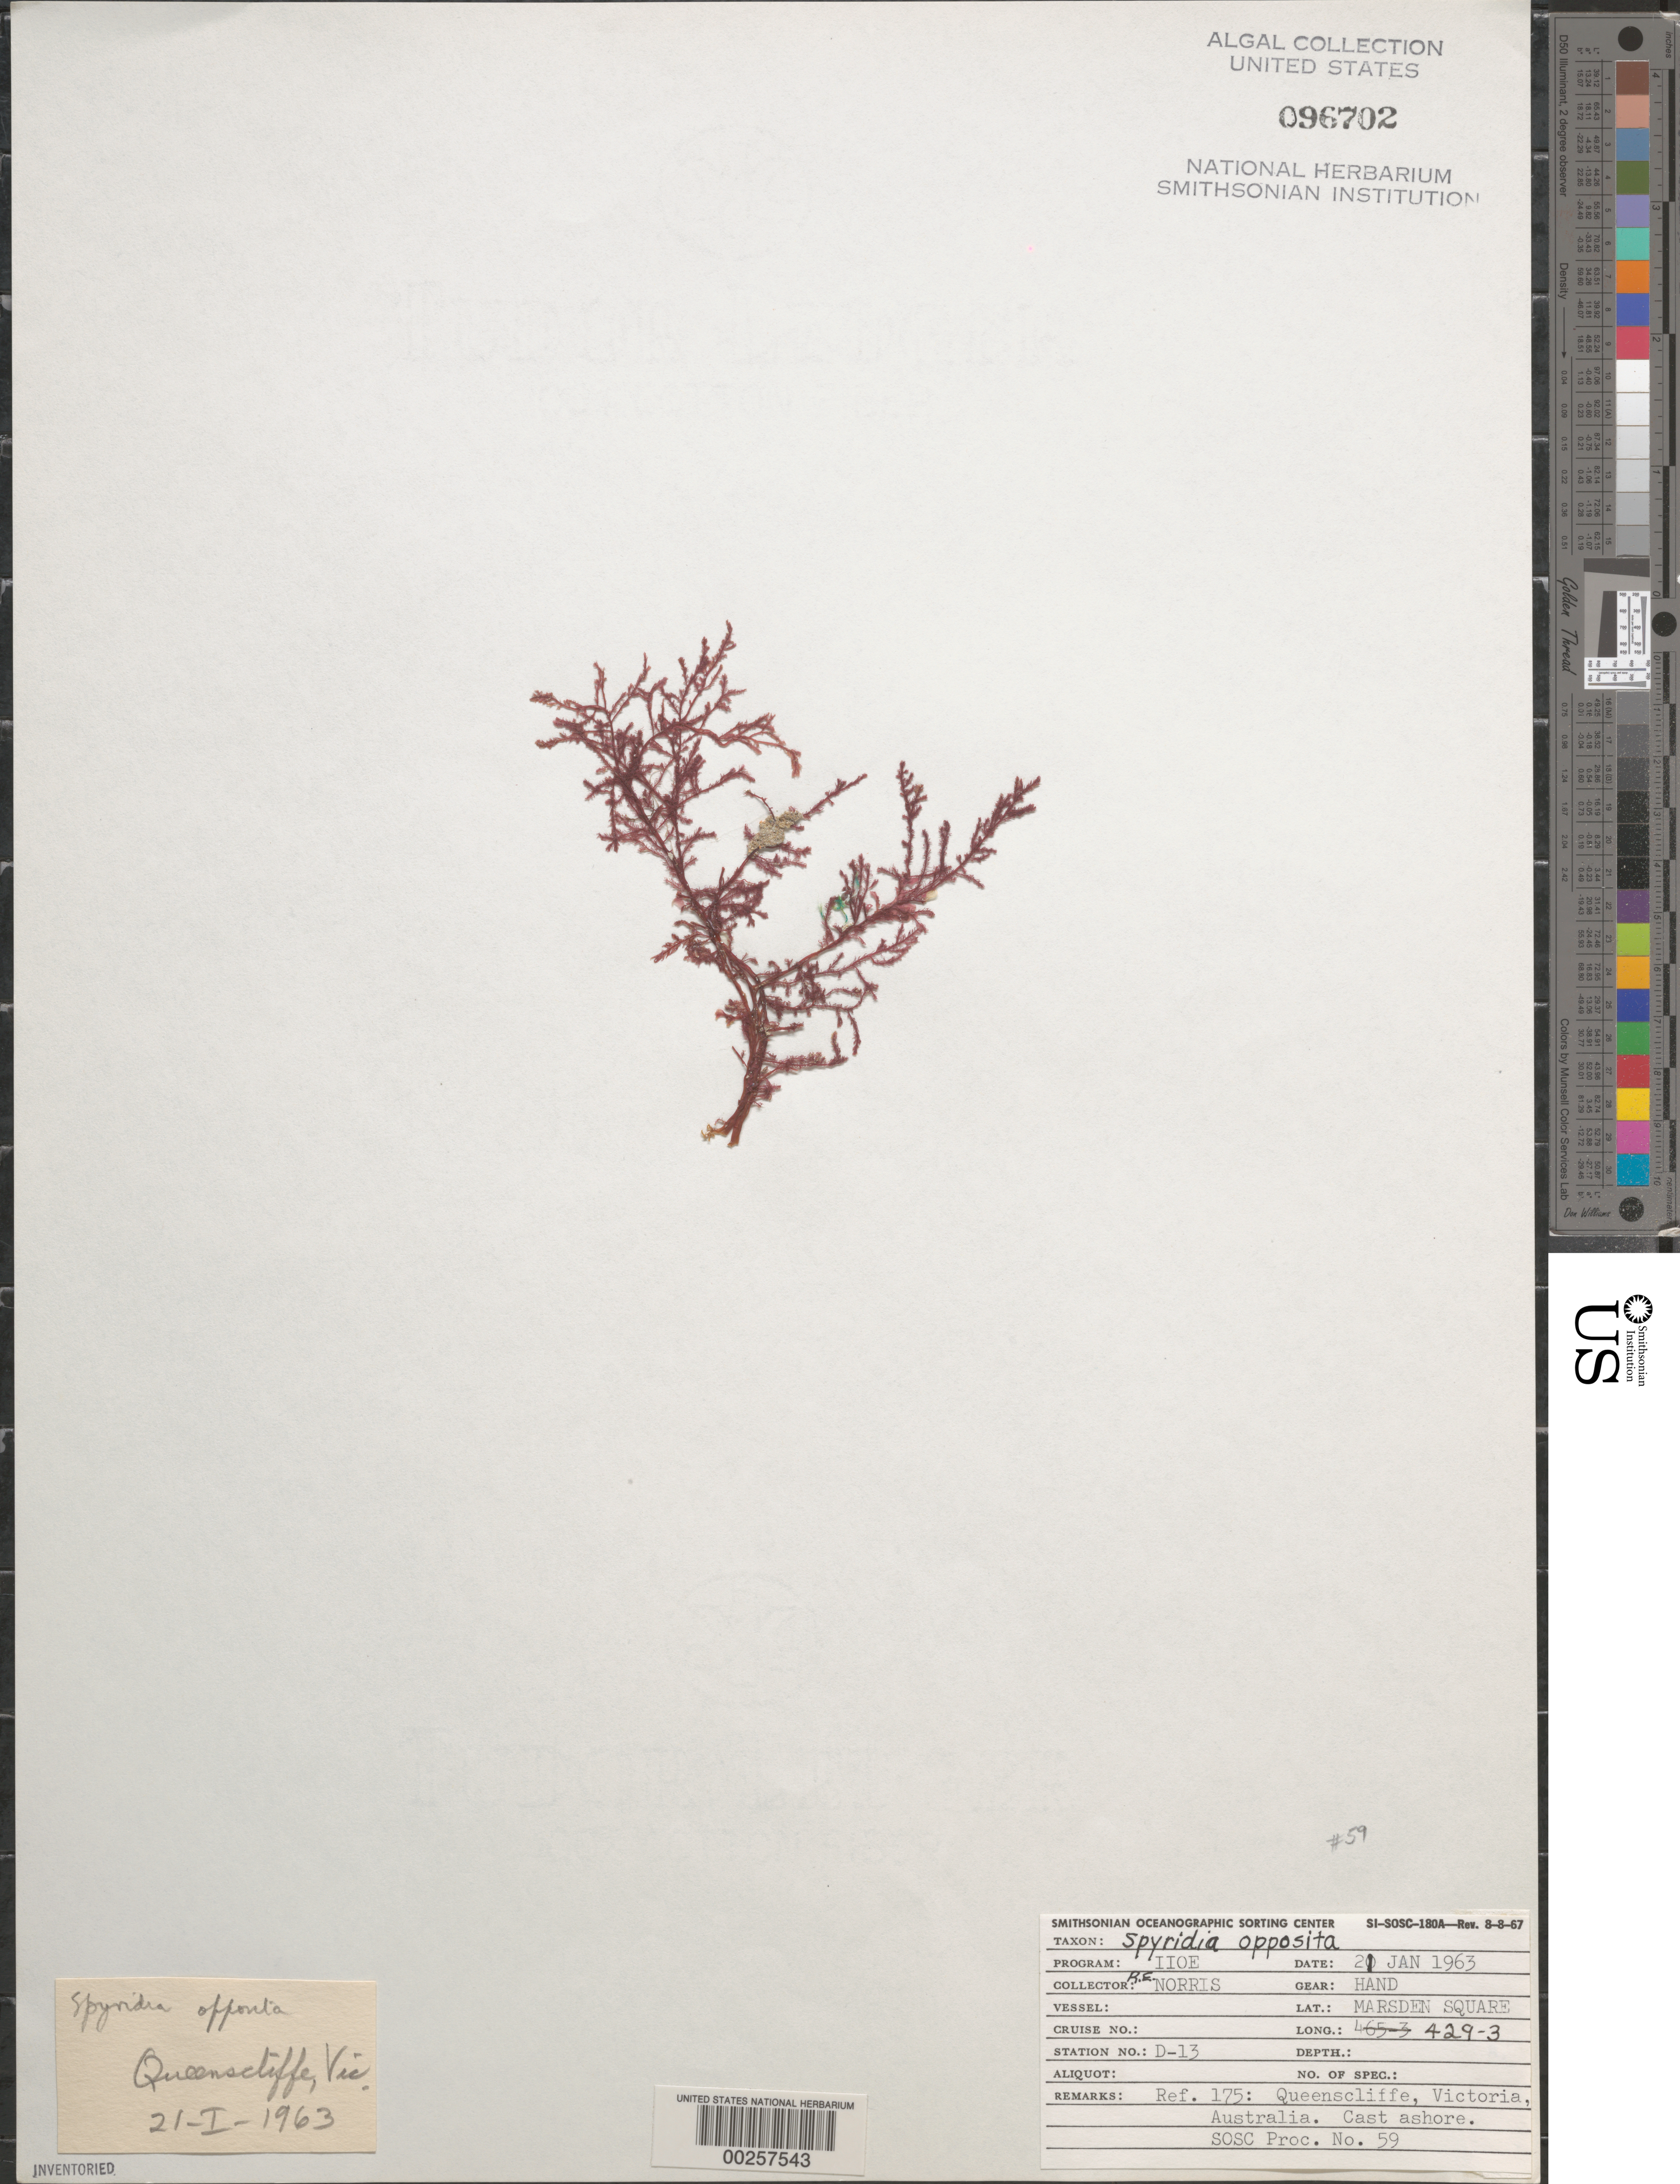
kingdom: Plantae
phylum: Rhodophyta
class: Florideophyceae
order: Ceramiales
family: Spyridiaceae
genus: Spyridia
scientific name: Spyridia dasyoides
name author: O.G. Sond.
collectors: R. E. Norris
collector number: Station D-13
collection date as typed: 21 Jan 1963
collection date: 1963-01-21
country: Australia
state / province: Victoria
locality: Queenscliffe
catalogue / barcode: US 96702